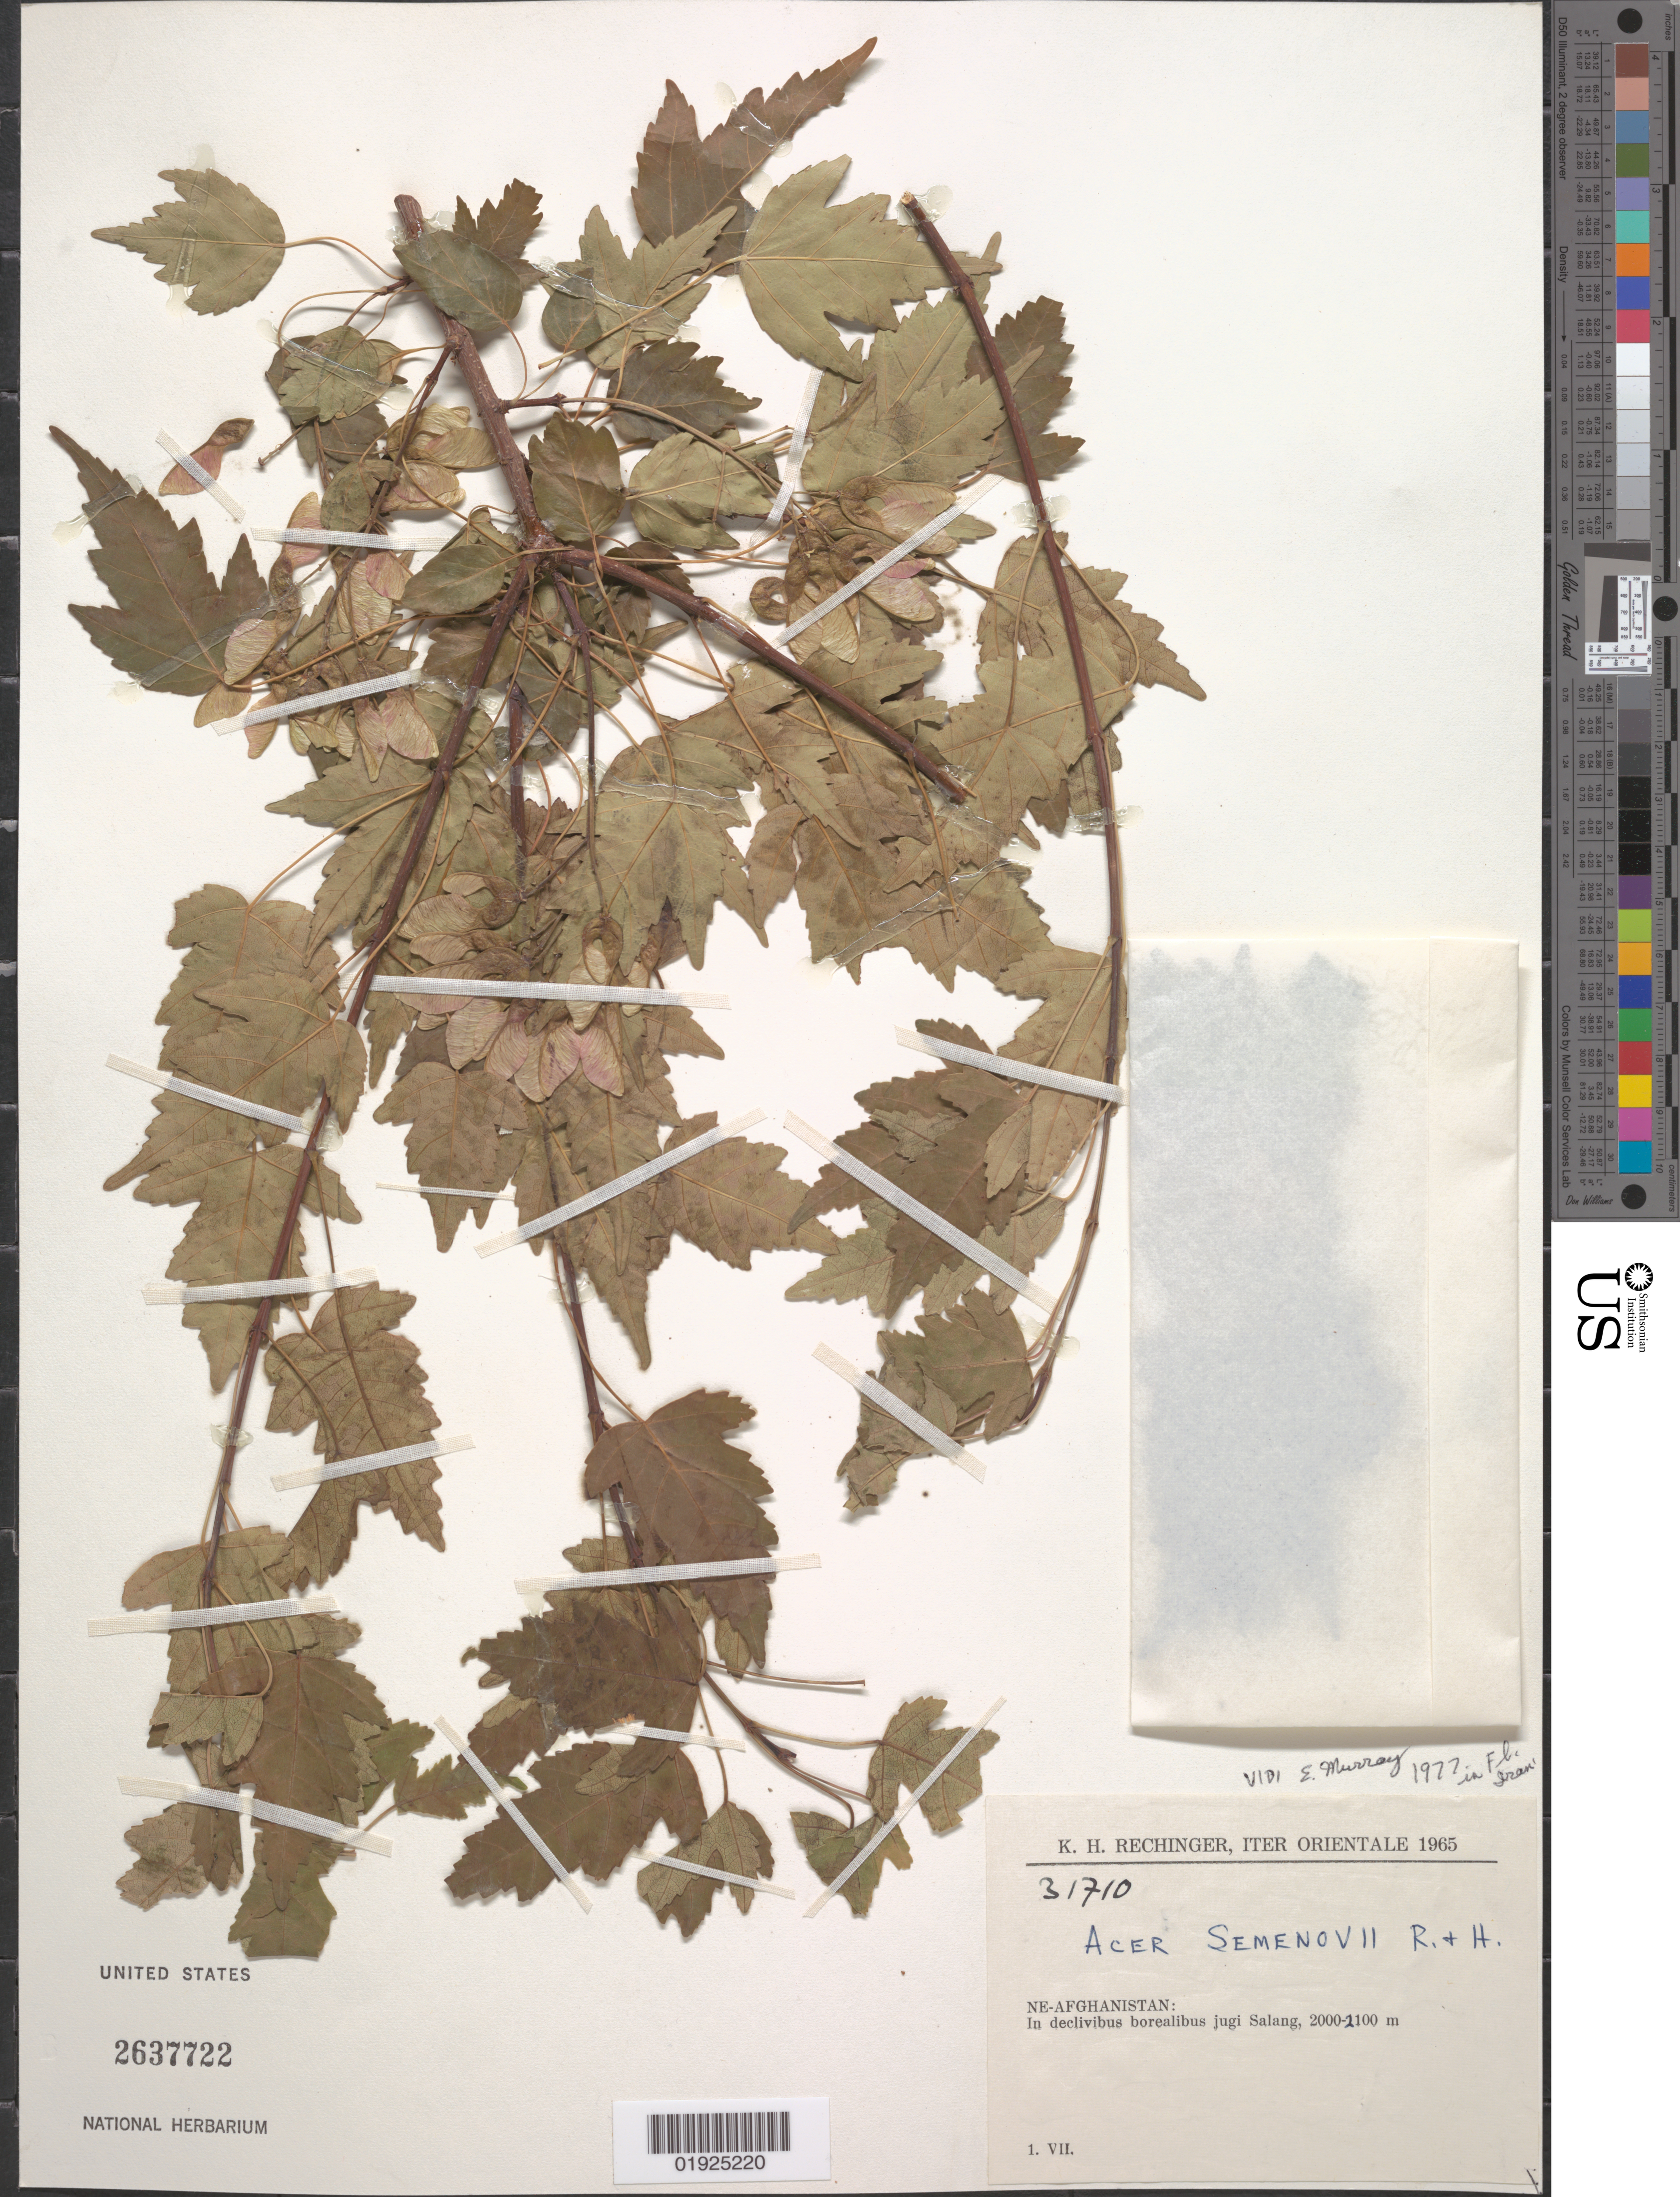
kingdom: Plantae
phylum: Tracheophyta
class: Magnoliopsida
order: Sapindales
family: Sapindaceae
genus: Acer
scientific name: Acer semenovii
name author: Regel & Herder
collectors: K. H. Rechinger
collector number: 31710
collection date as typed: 1965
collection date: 1965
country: Afghanistan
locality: Salang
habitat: In declivibus borealibus jugi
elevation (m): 2000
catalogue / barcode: US 2637722